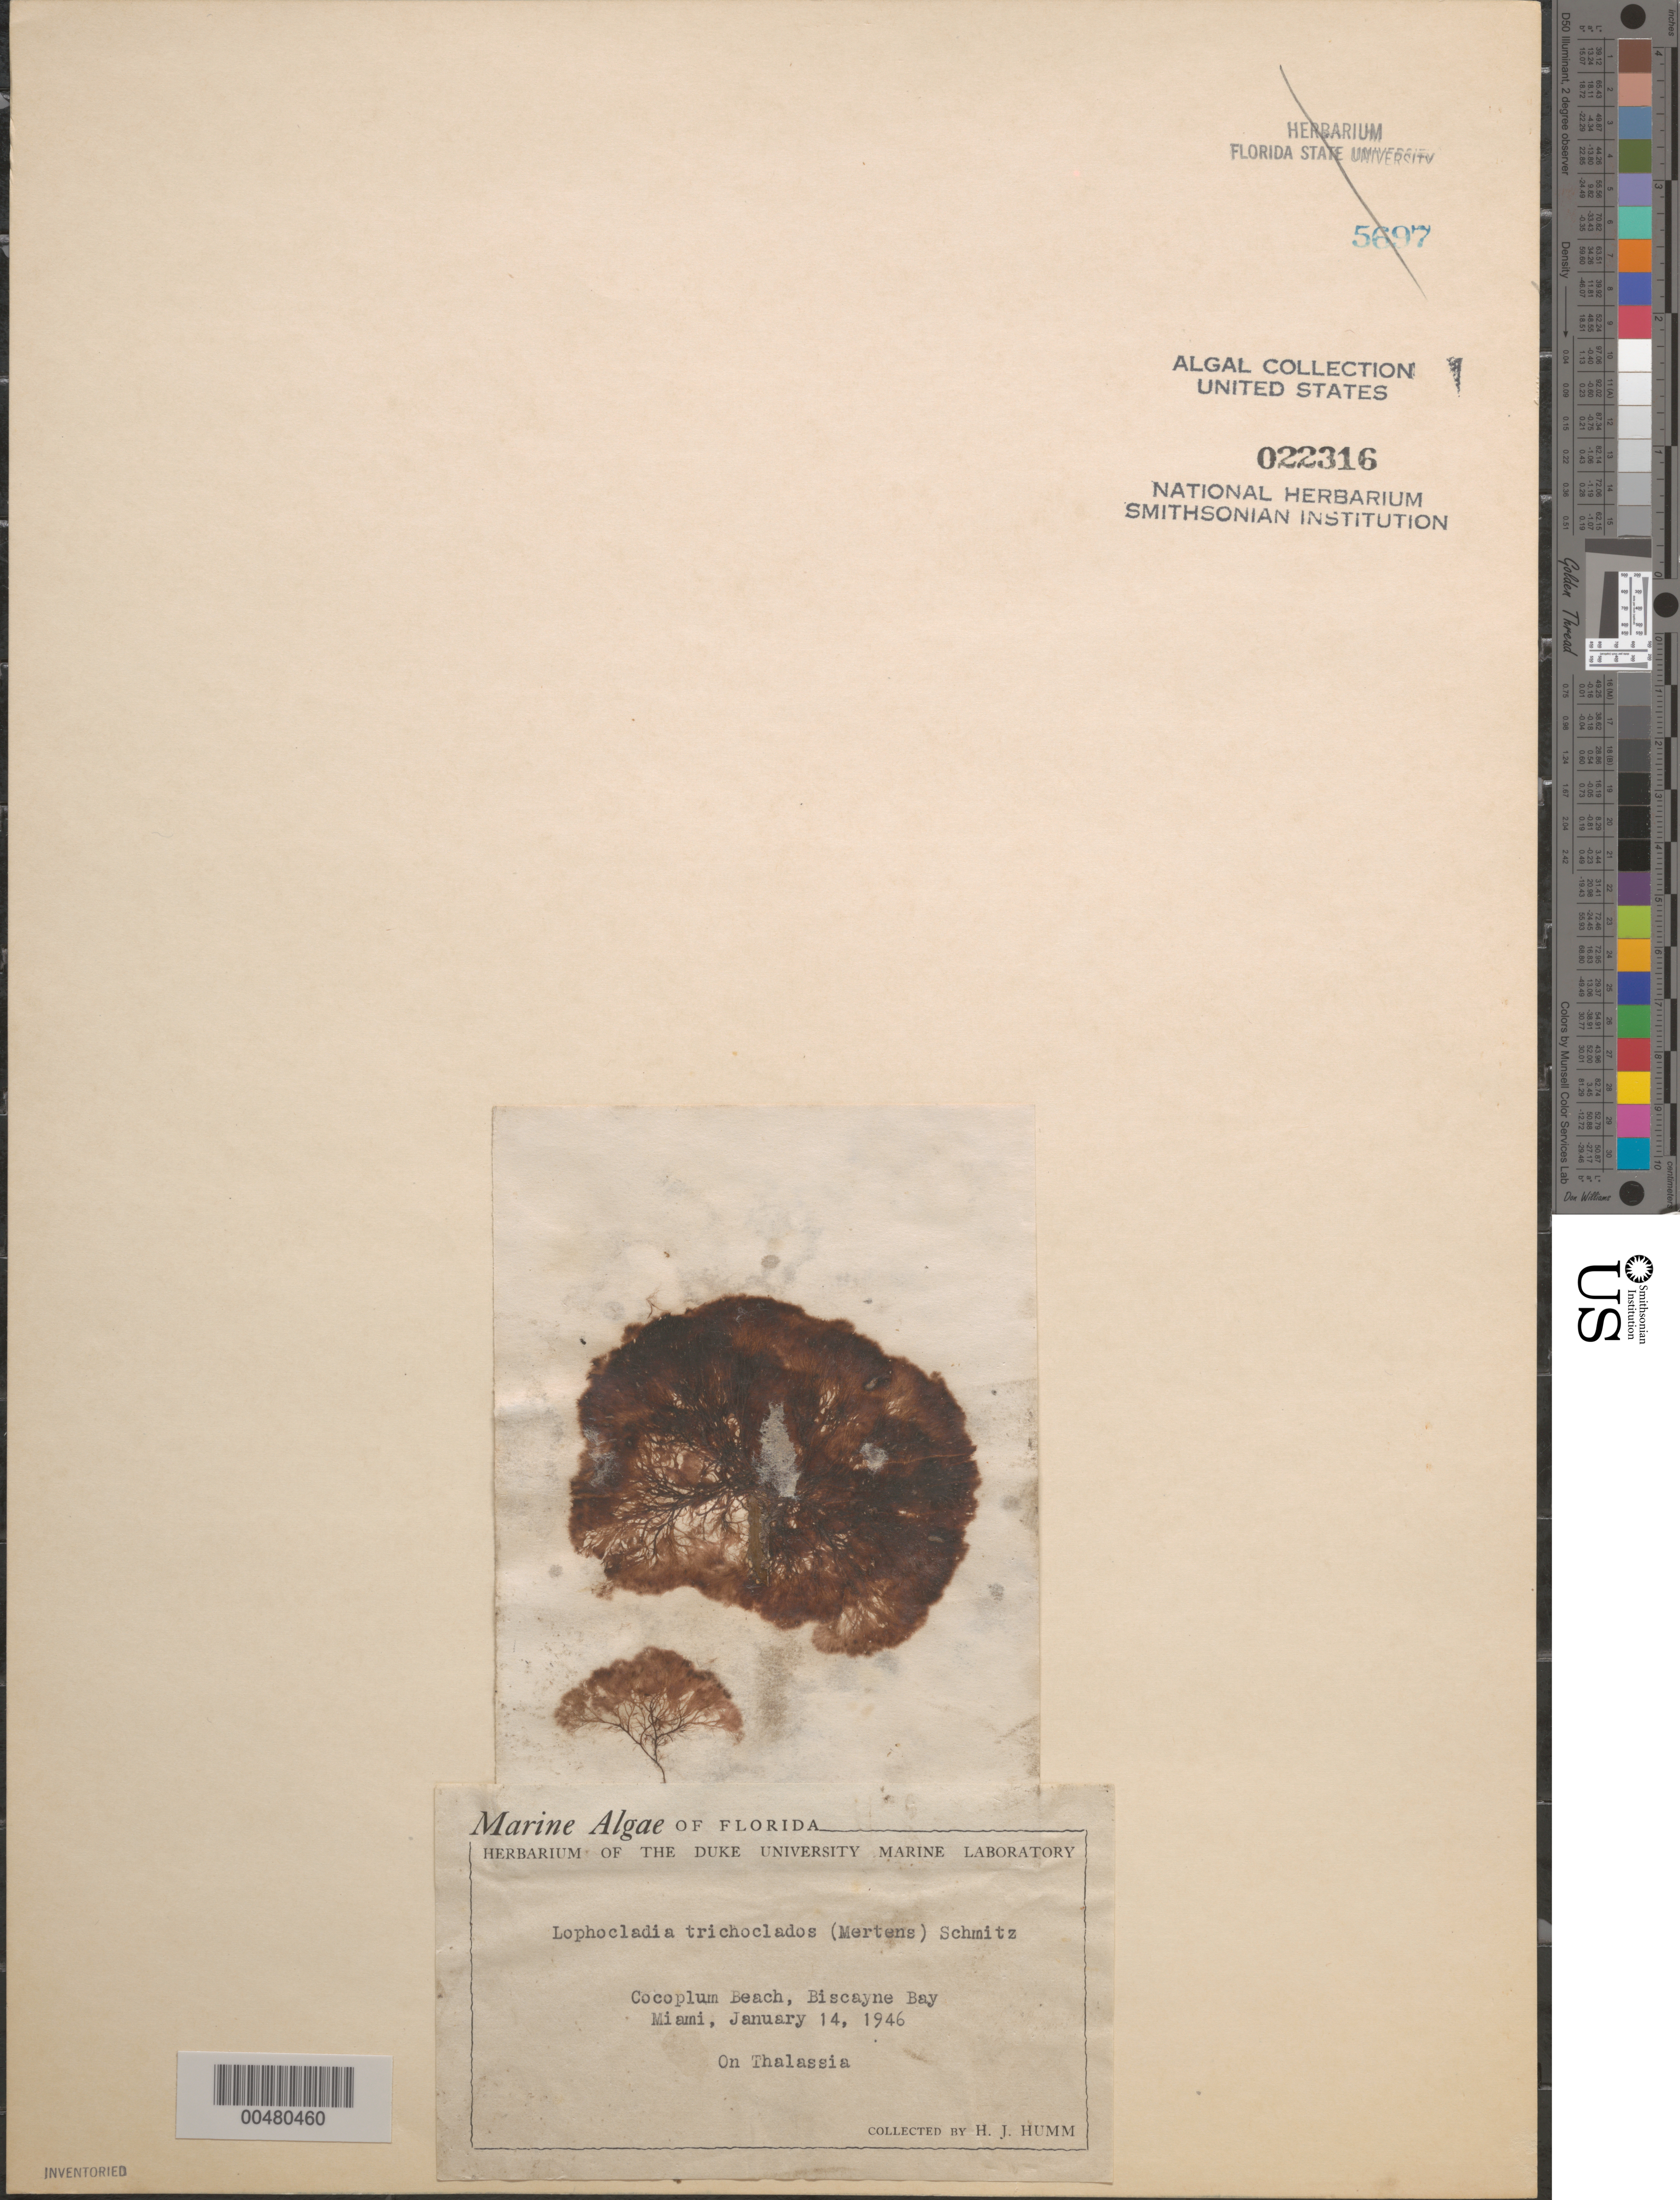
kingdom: Plantae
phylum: Rhodophyta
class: Florideophyceae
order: Ceramiales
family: Rhodomelaceae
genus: Lophocladia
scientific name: Lophocladia trichoclados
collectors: H. J. Humm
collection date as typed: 14 Jan 1946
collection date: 1946-01-14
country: United States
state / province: Florida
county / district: Miami-Dade County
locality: Cocoplum Beach, Biscayne Bay, Miami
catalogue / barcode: US 22316